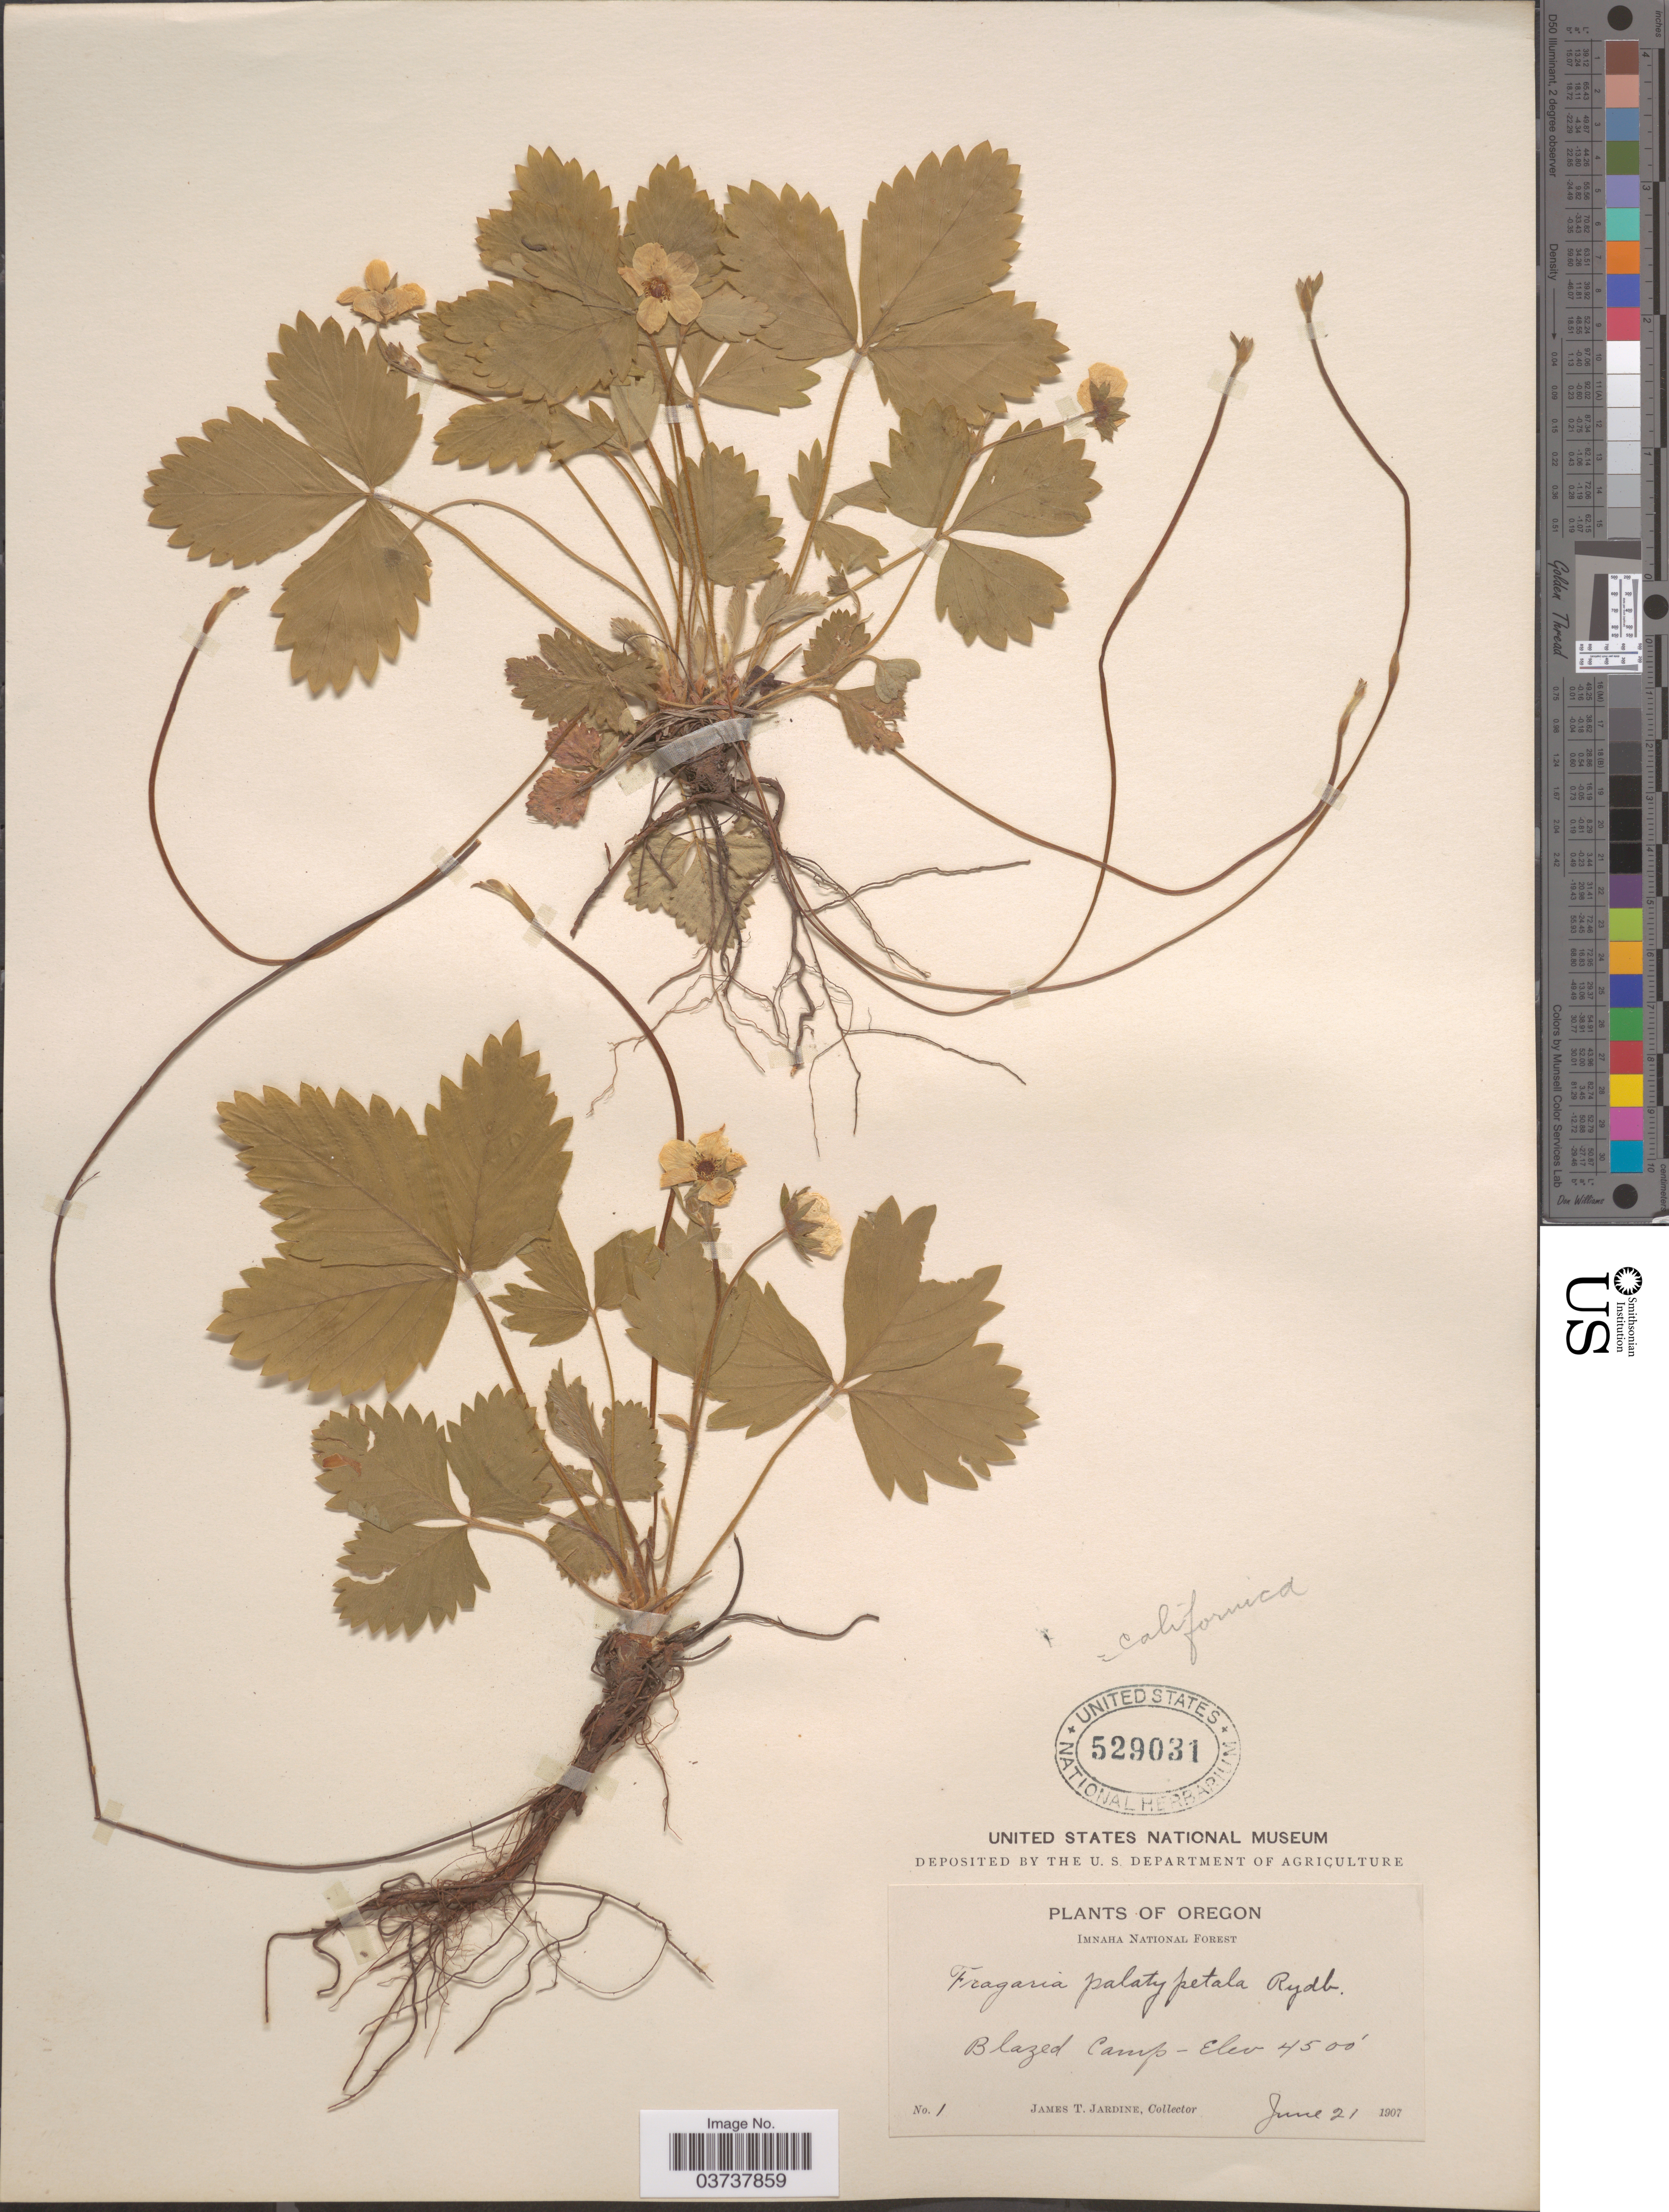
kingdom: Plantae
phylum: Tracheophyta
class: Magnoliopsida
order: Rosales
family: Rosaceae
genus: Fragaria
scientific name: Fragaria virginiana subsp. platypetala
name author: (Rydb.) Staudt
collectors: J. T. Jardine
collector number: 1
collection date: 1907-06-21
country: United States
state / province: Oregon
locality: Imnaha National Forest. Blazed Camp.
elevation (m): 1372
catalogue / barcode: US 529031